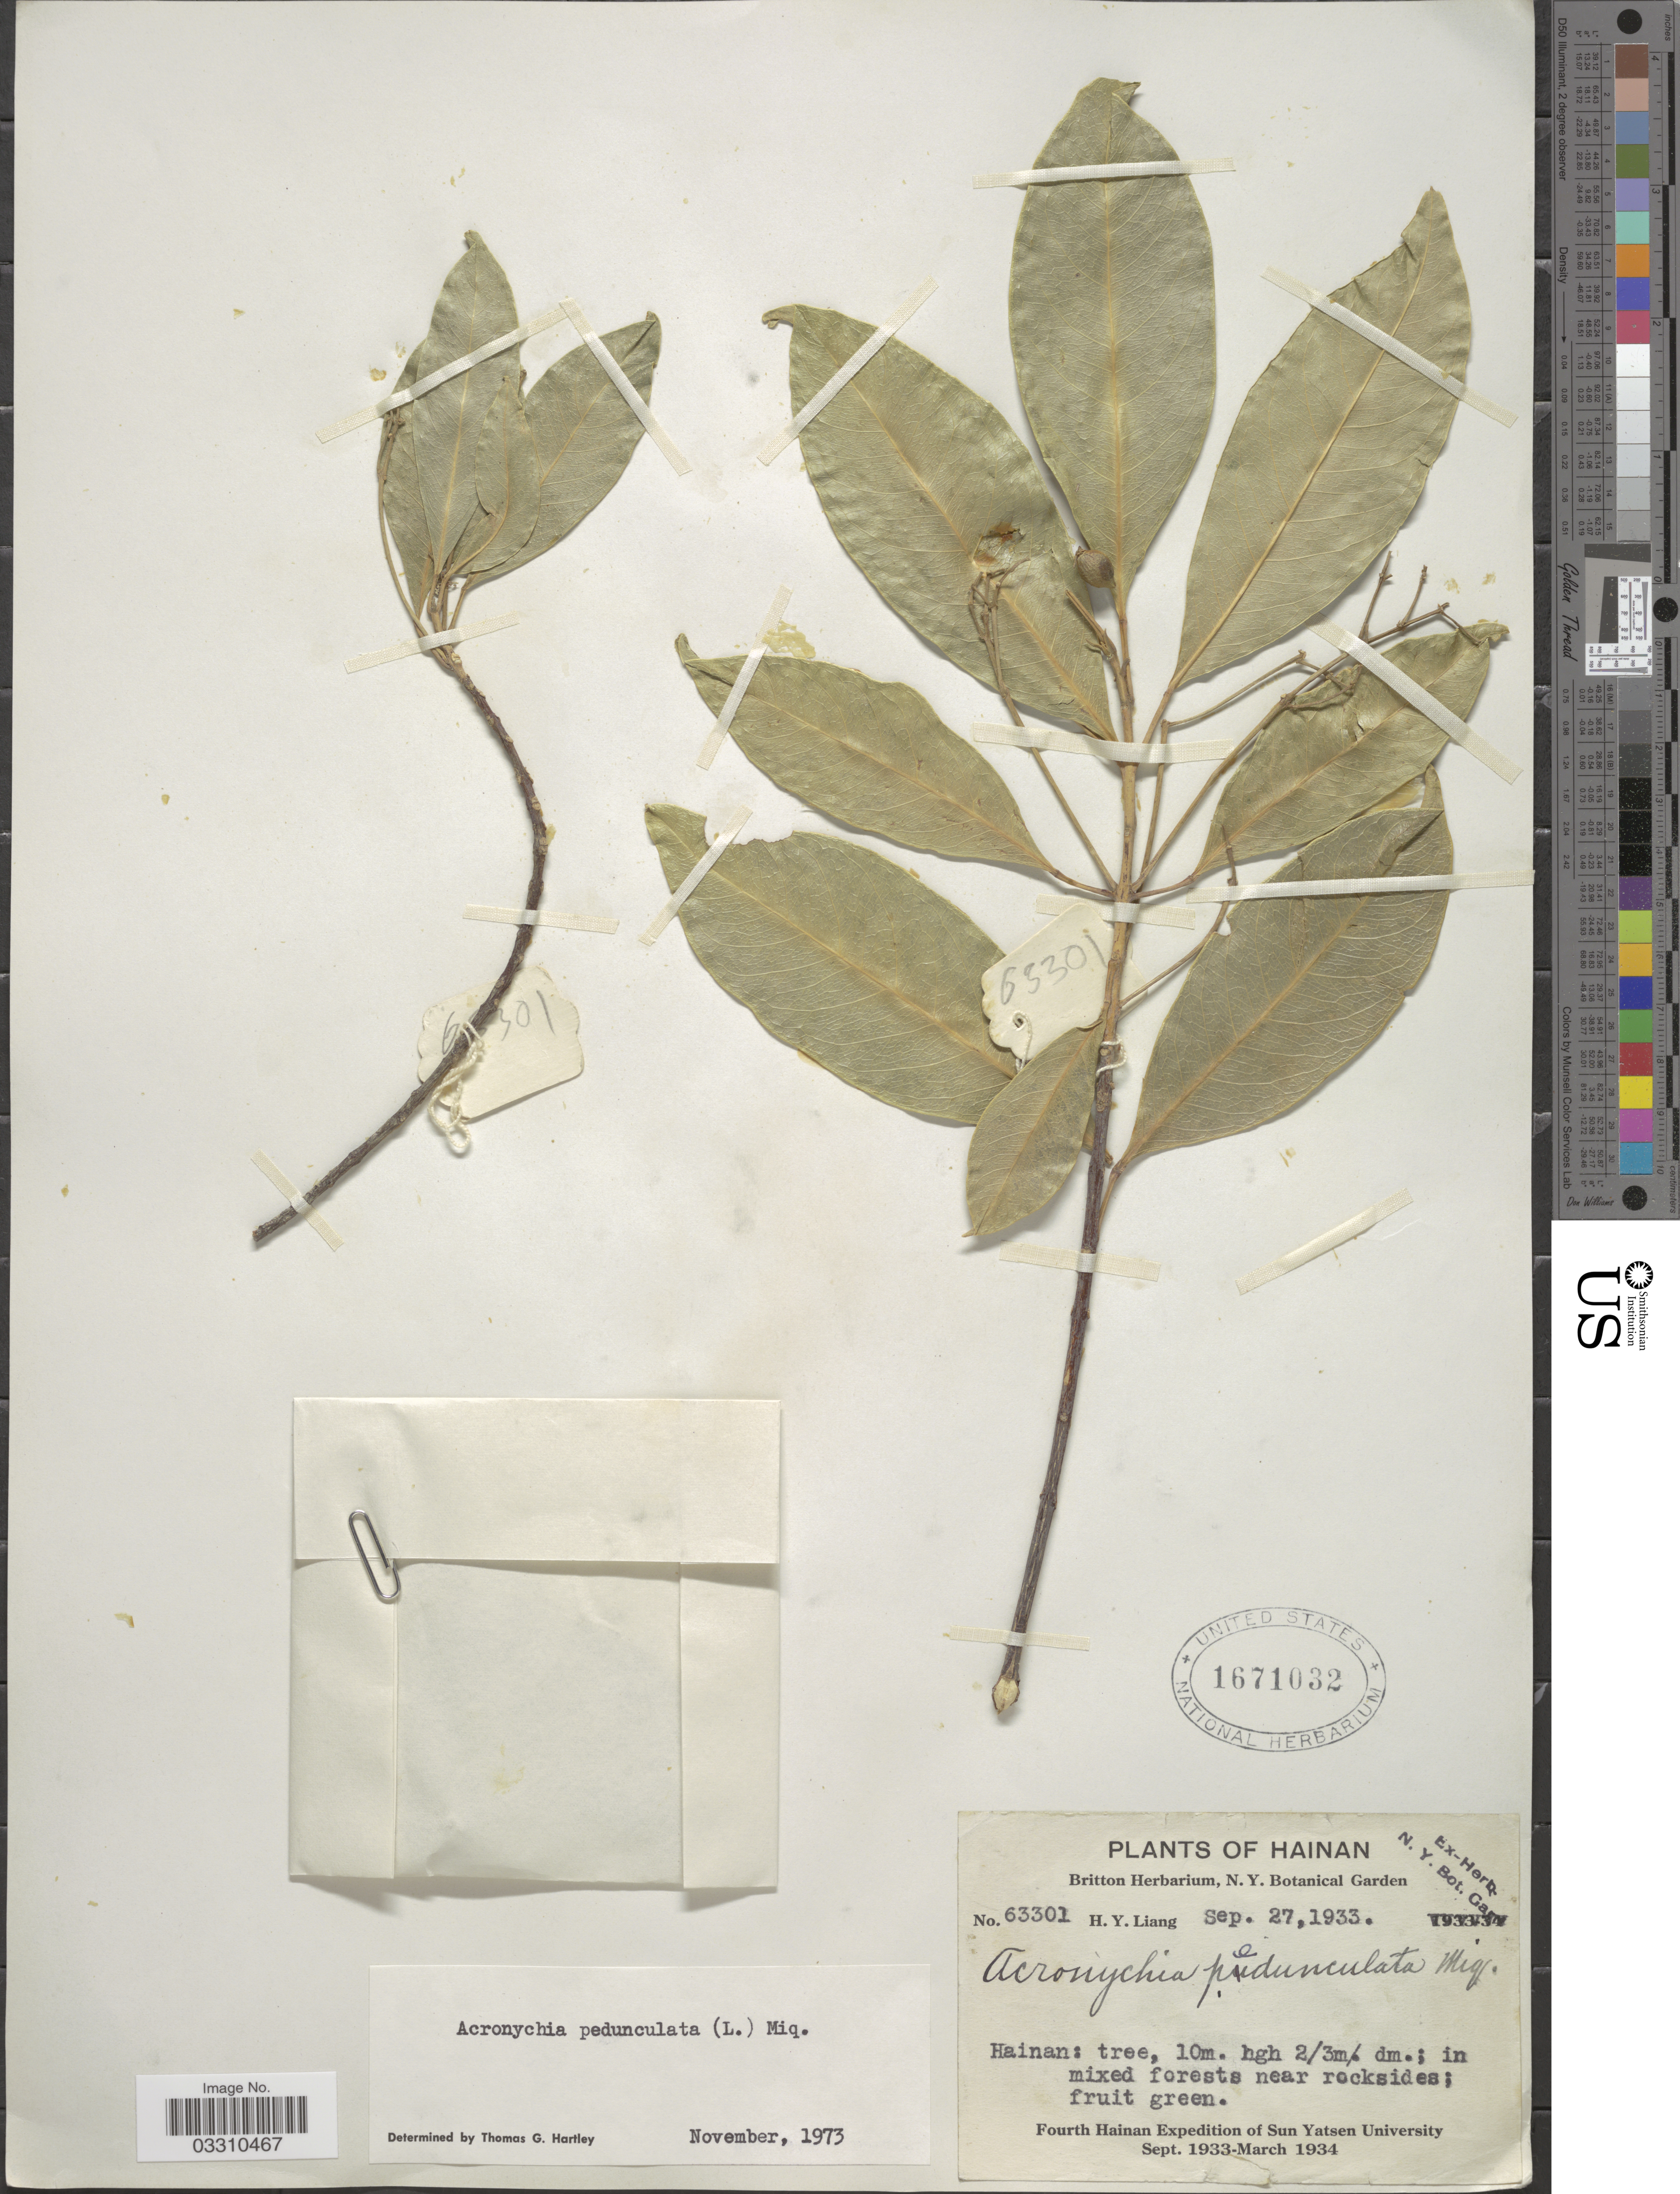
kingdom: Plantae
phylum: Tracheophyta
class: Magnoliopsida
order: Sapindales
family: Rutaceae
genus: Acronychia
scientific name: Acronychia pedunculata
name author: (L.) Miq.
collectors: H. Y. Liang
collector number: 63301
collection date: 1933-09-27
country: China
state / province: Hainan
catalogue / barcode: US 1671032